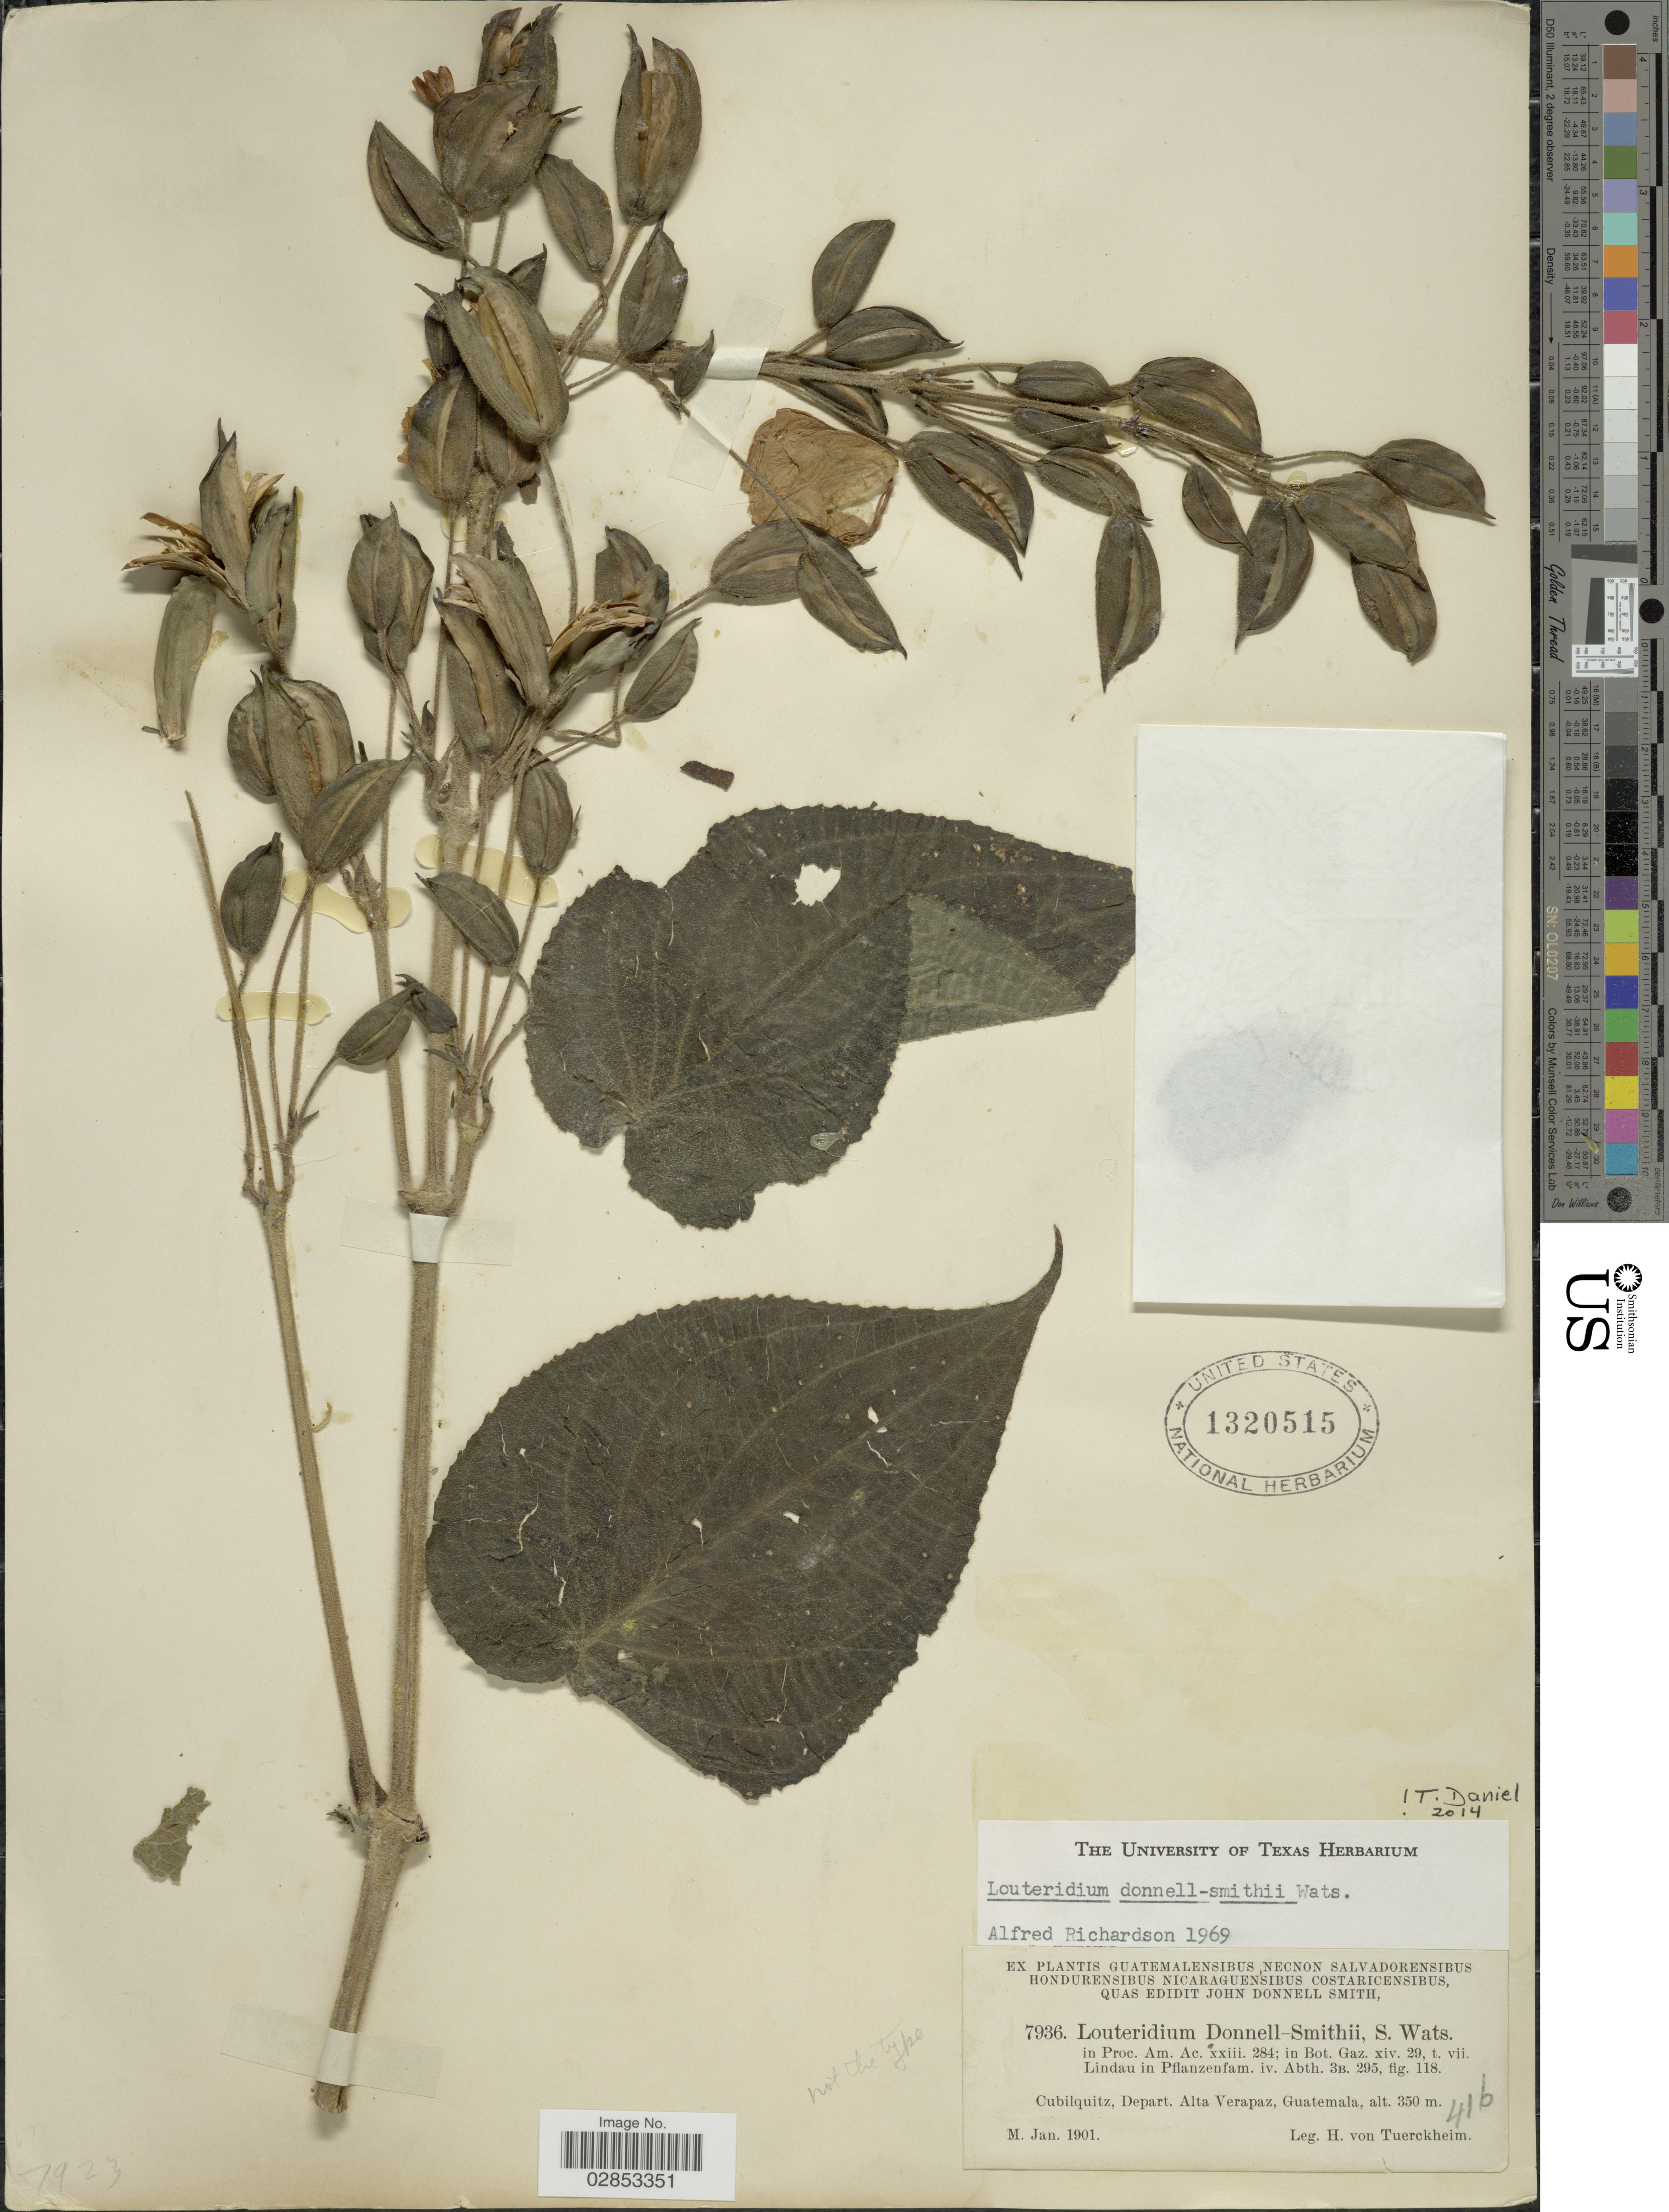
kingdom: Plantae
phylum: Tracheophyta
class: Magnoliopsida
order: Lamiales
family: Acanthaceae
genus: Louteridium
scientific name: Louteridium donnell-smithii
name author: S. Watson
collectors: H. von Türckheim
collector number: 7936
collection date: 1901-01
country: Guatemala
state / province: Alta Verapaz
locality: Cubilquitz, Depart. Alta Verapaz.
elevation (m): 350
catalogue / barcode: US 1320515